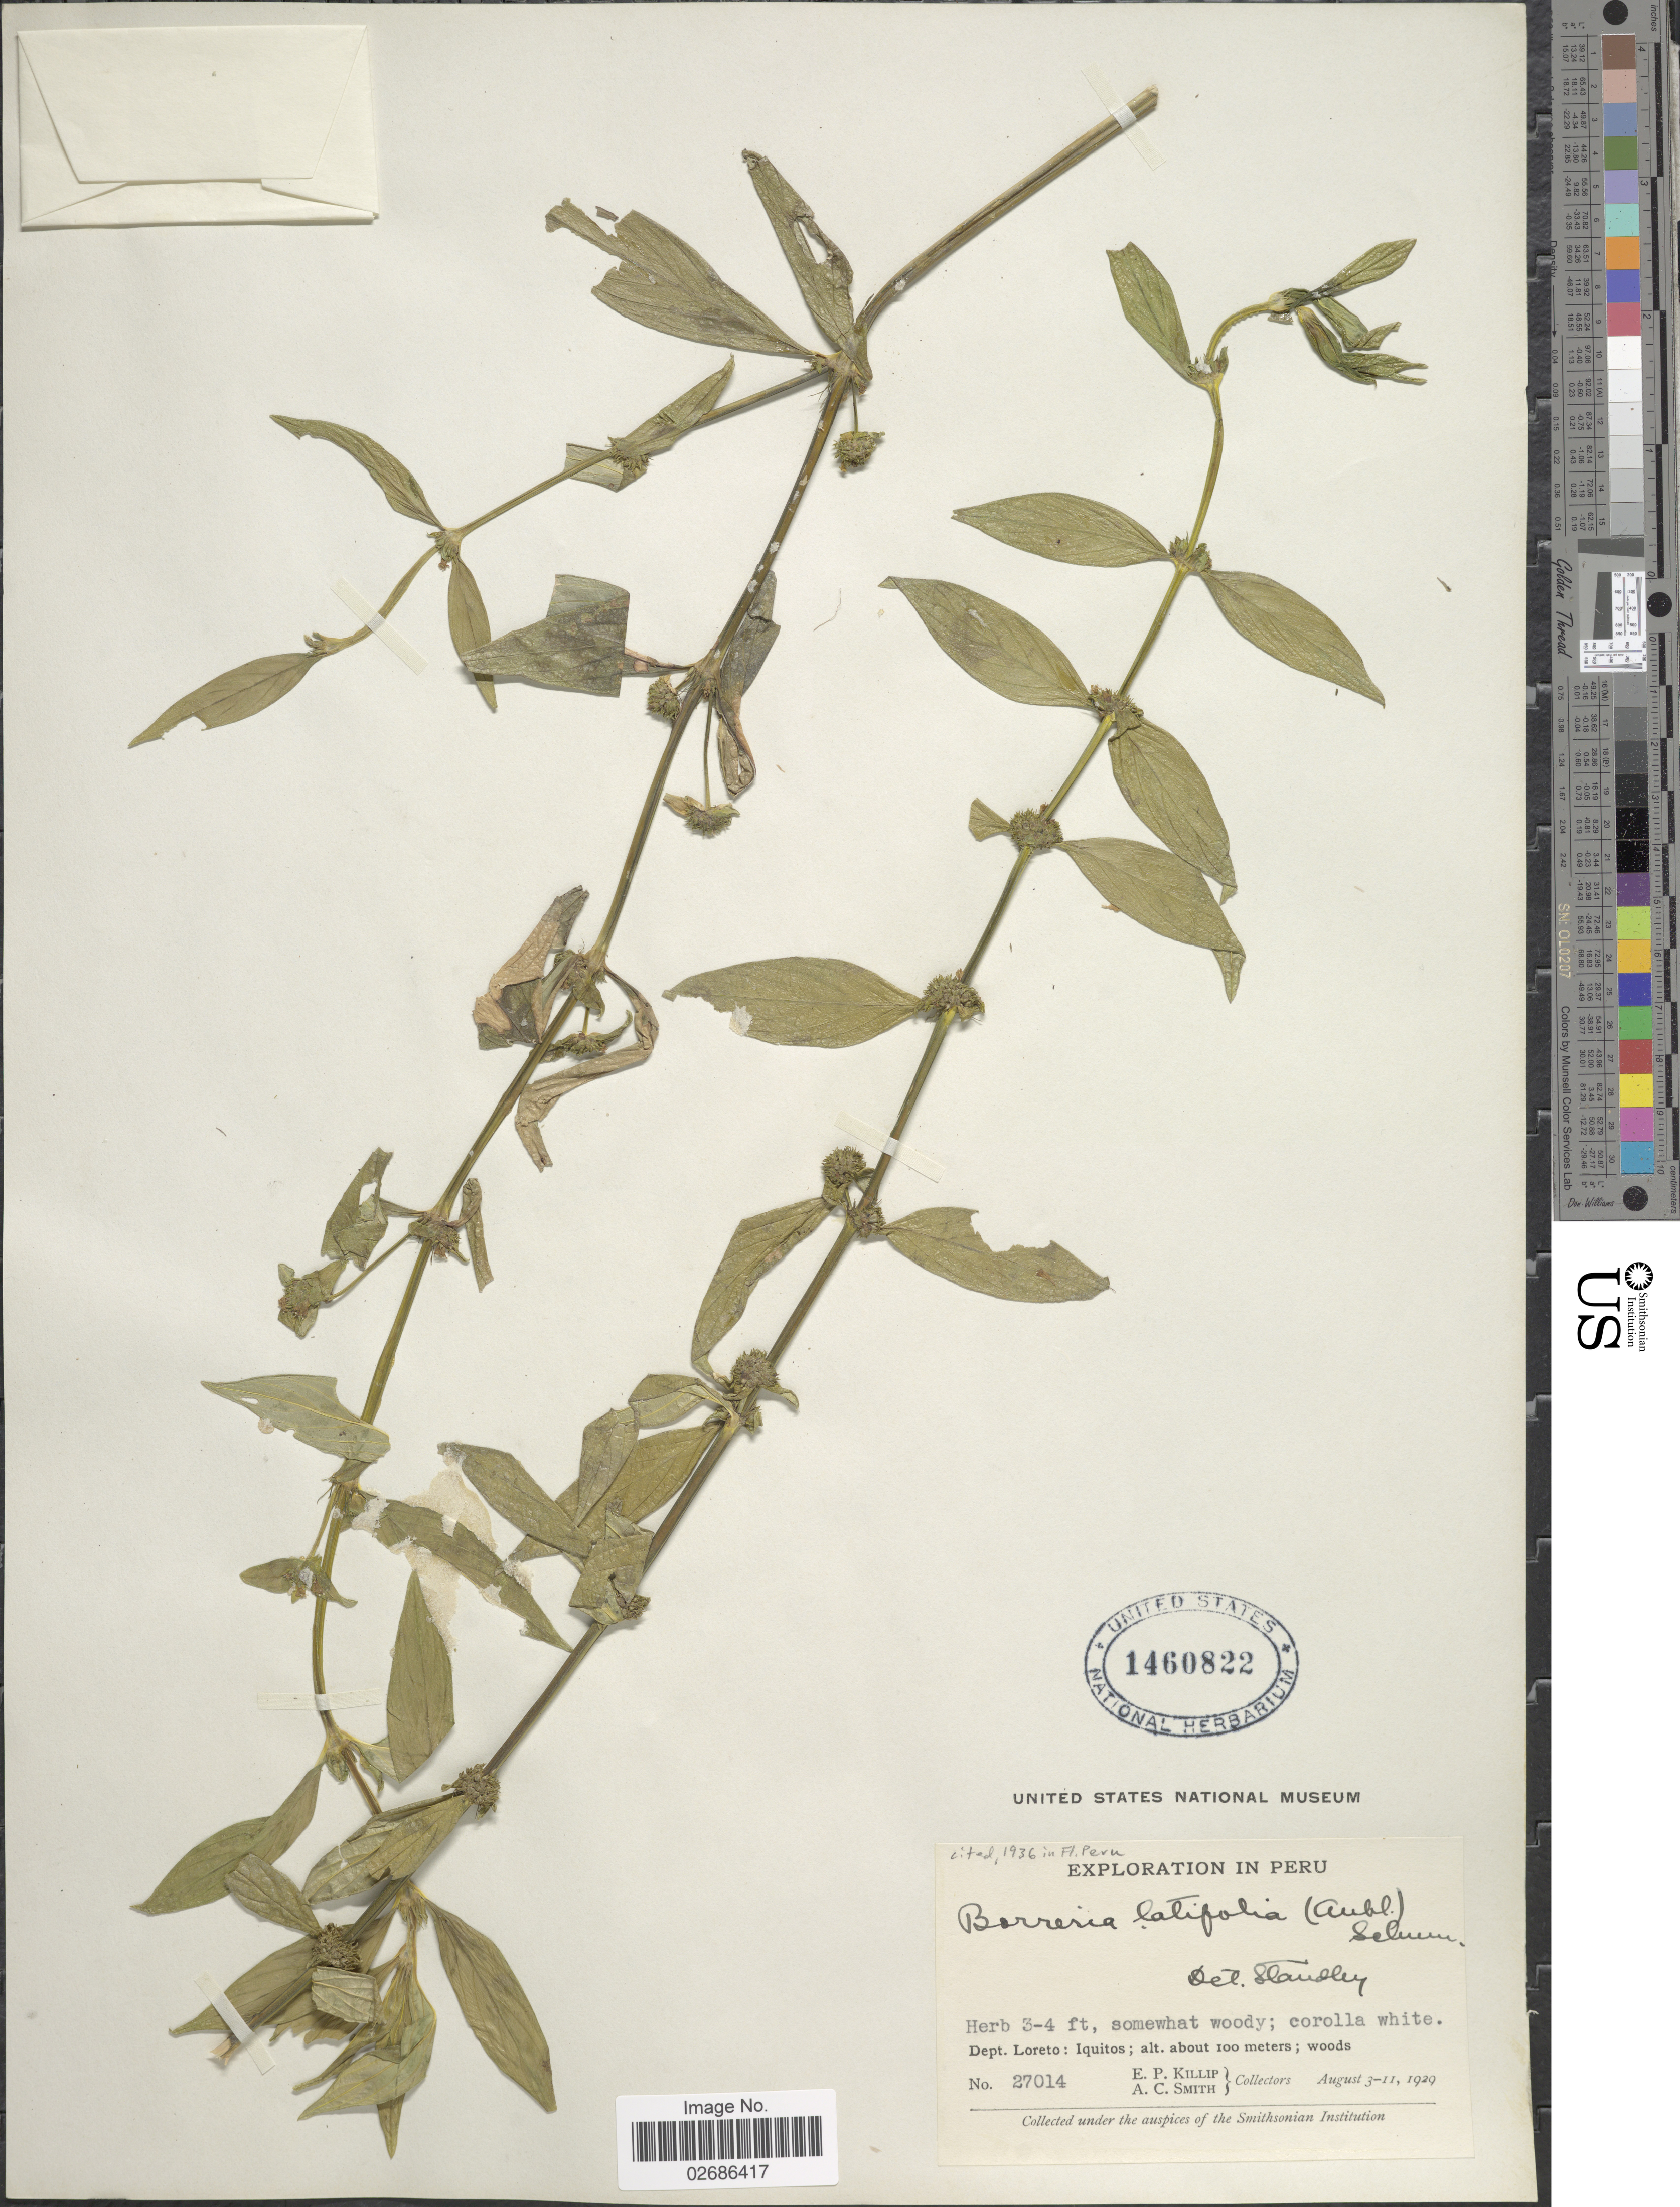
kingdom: Plantae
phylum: Tracheophyta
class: Magnoliopsida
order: Gentianales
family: Rubiaceae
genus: Borreria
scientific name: Borreria latifolia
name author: (Aubl.) K. Schum.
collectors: E. P. Killip & A. C. Smith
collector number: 27014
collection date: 1929-08-03/1929-08-11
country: Peru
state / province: Loreto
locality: Dept. Loreto: Iquitos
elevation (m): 100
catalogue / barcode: US 1460822